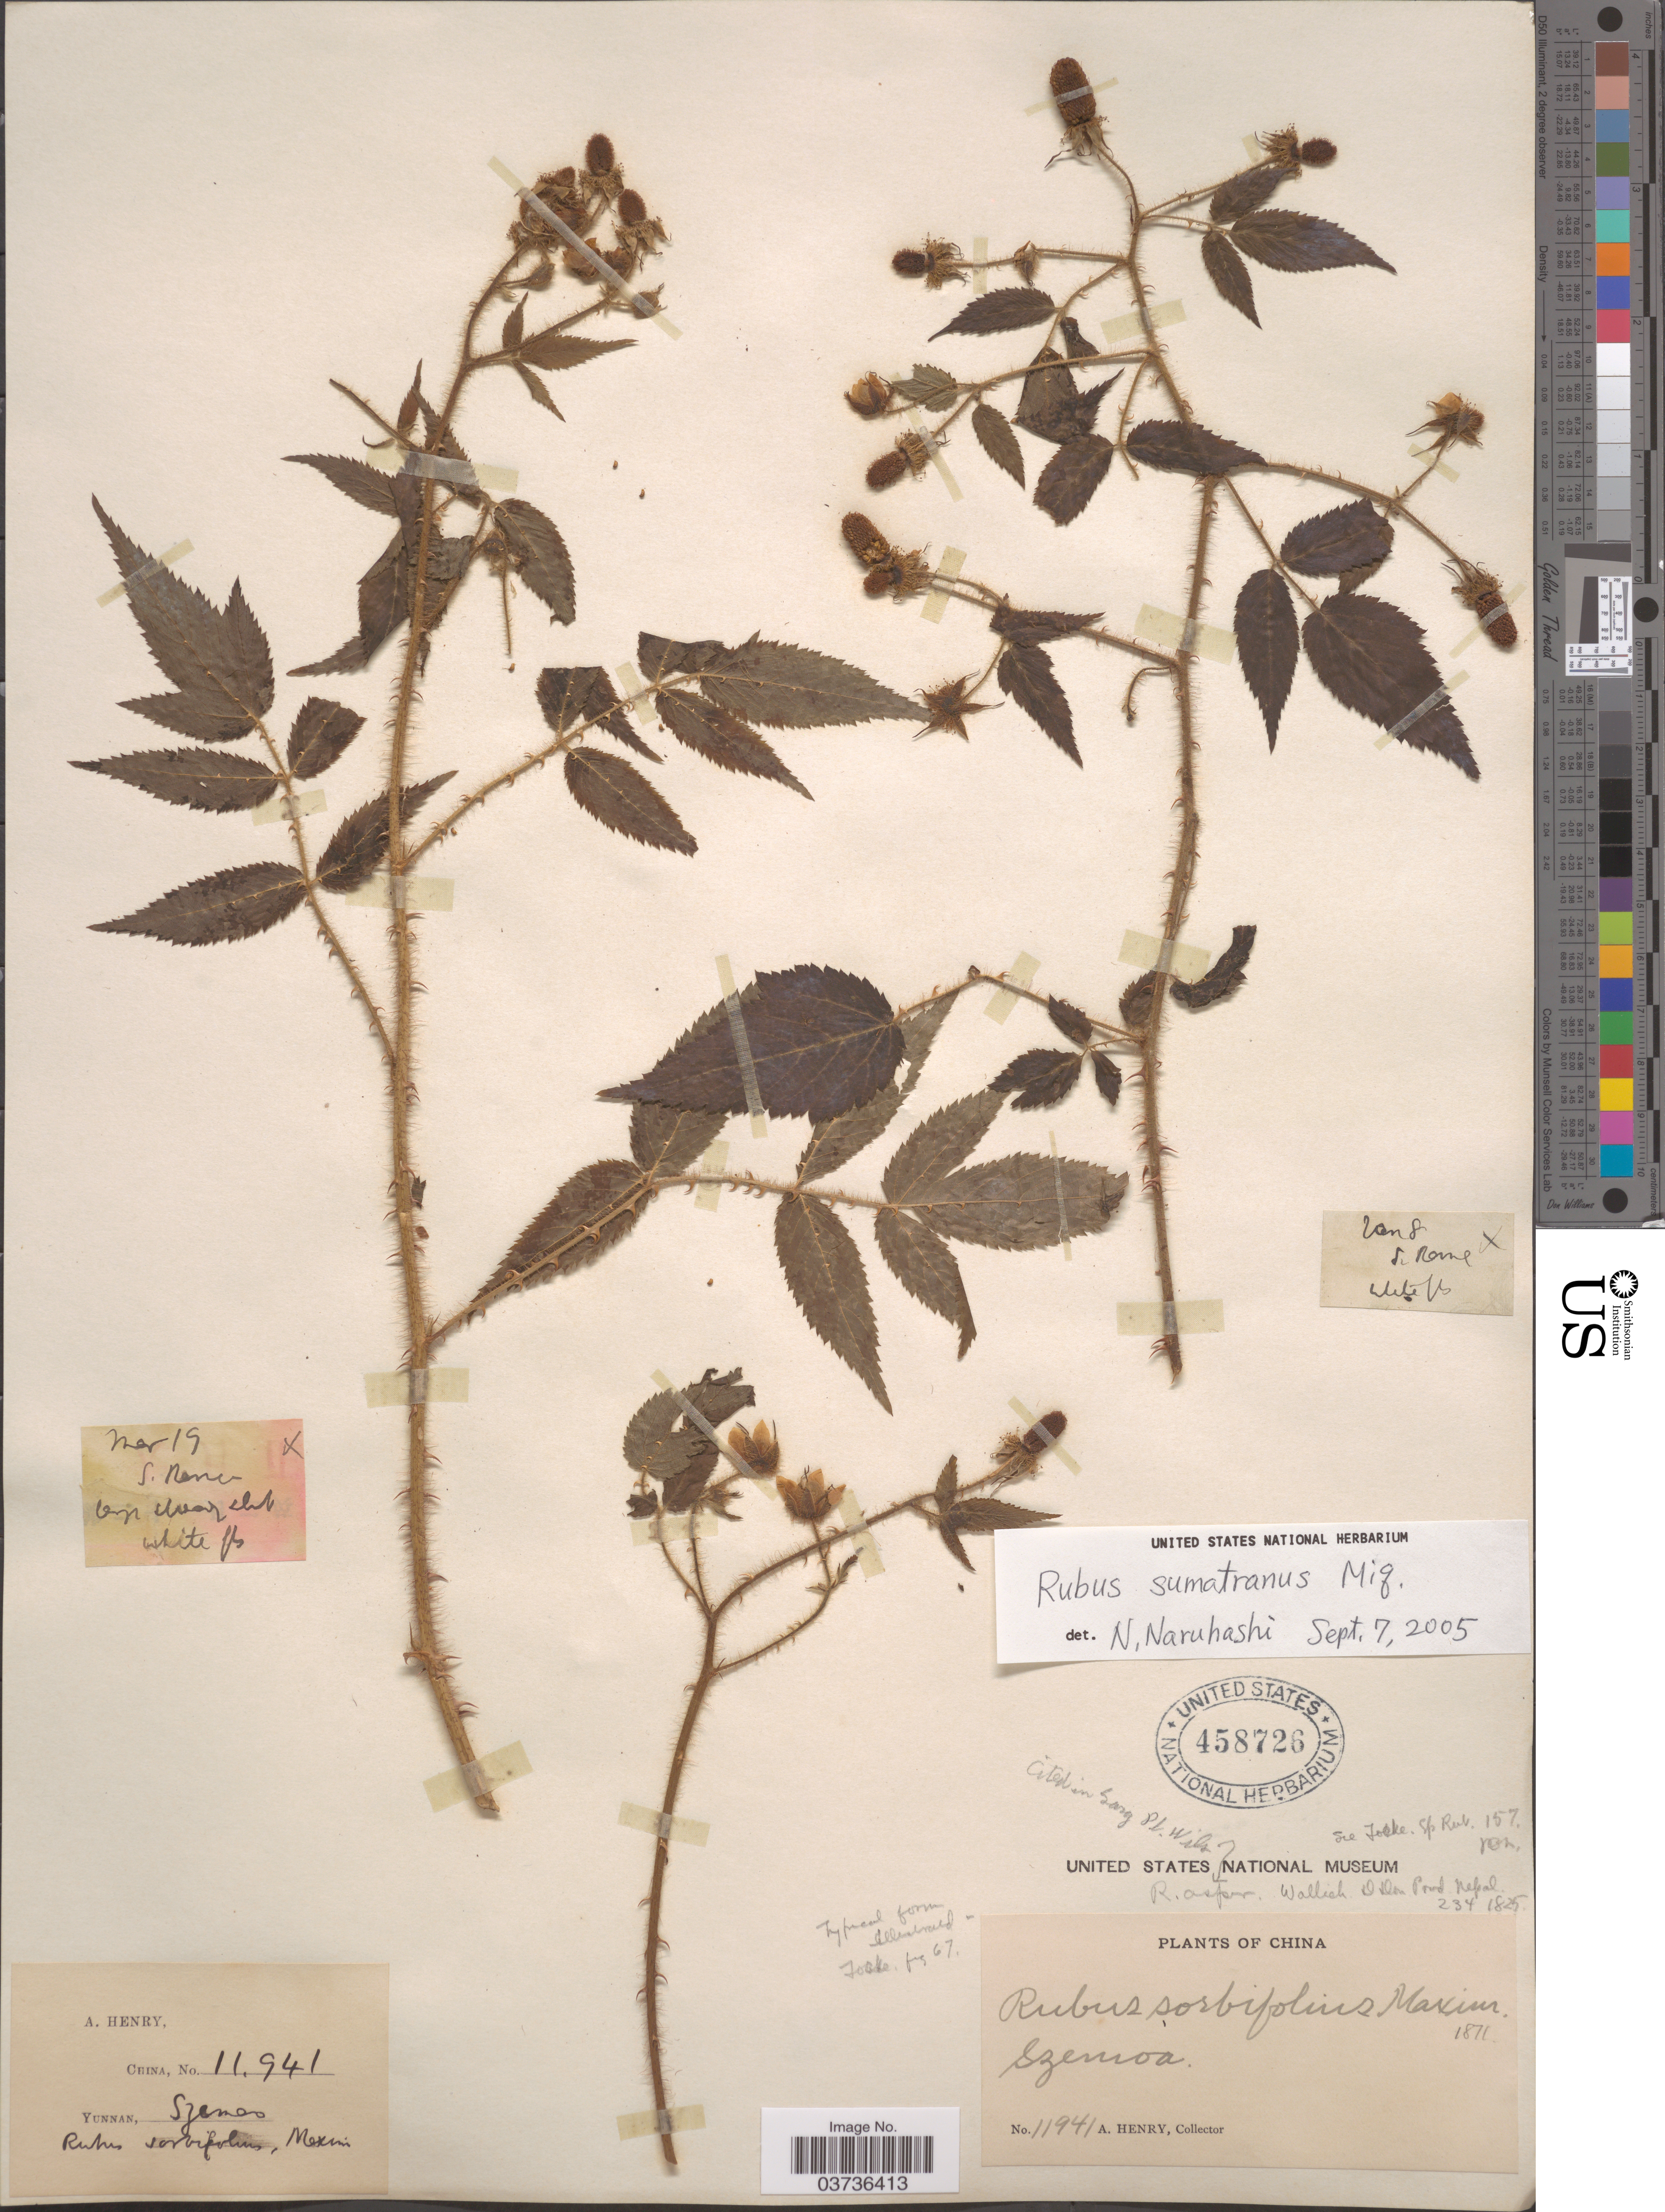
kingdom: Plantae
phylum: Tracheophyta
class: Magnoliopsida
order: Rosales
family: Rosaceae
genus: Rubus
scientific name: Rubus sumatranus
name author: Miq.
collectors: A. Henry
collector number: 11941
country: China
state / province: Yunnan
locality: Szemoa.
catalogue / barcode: US 458726